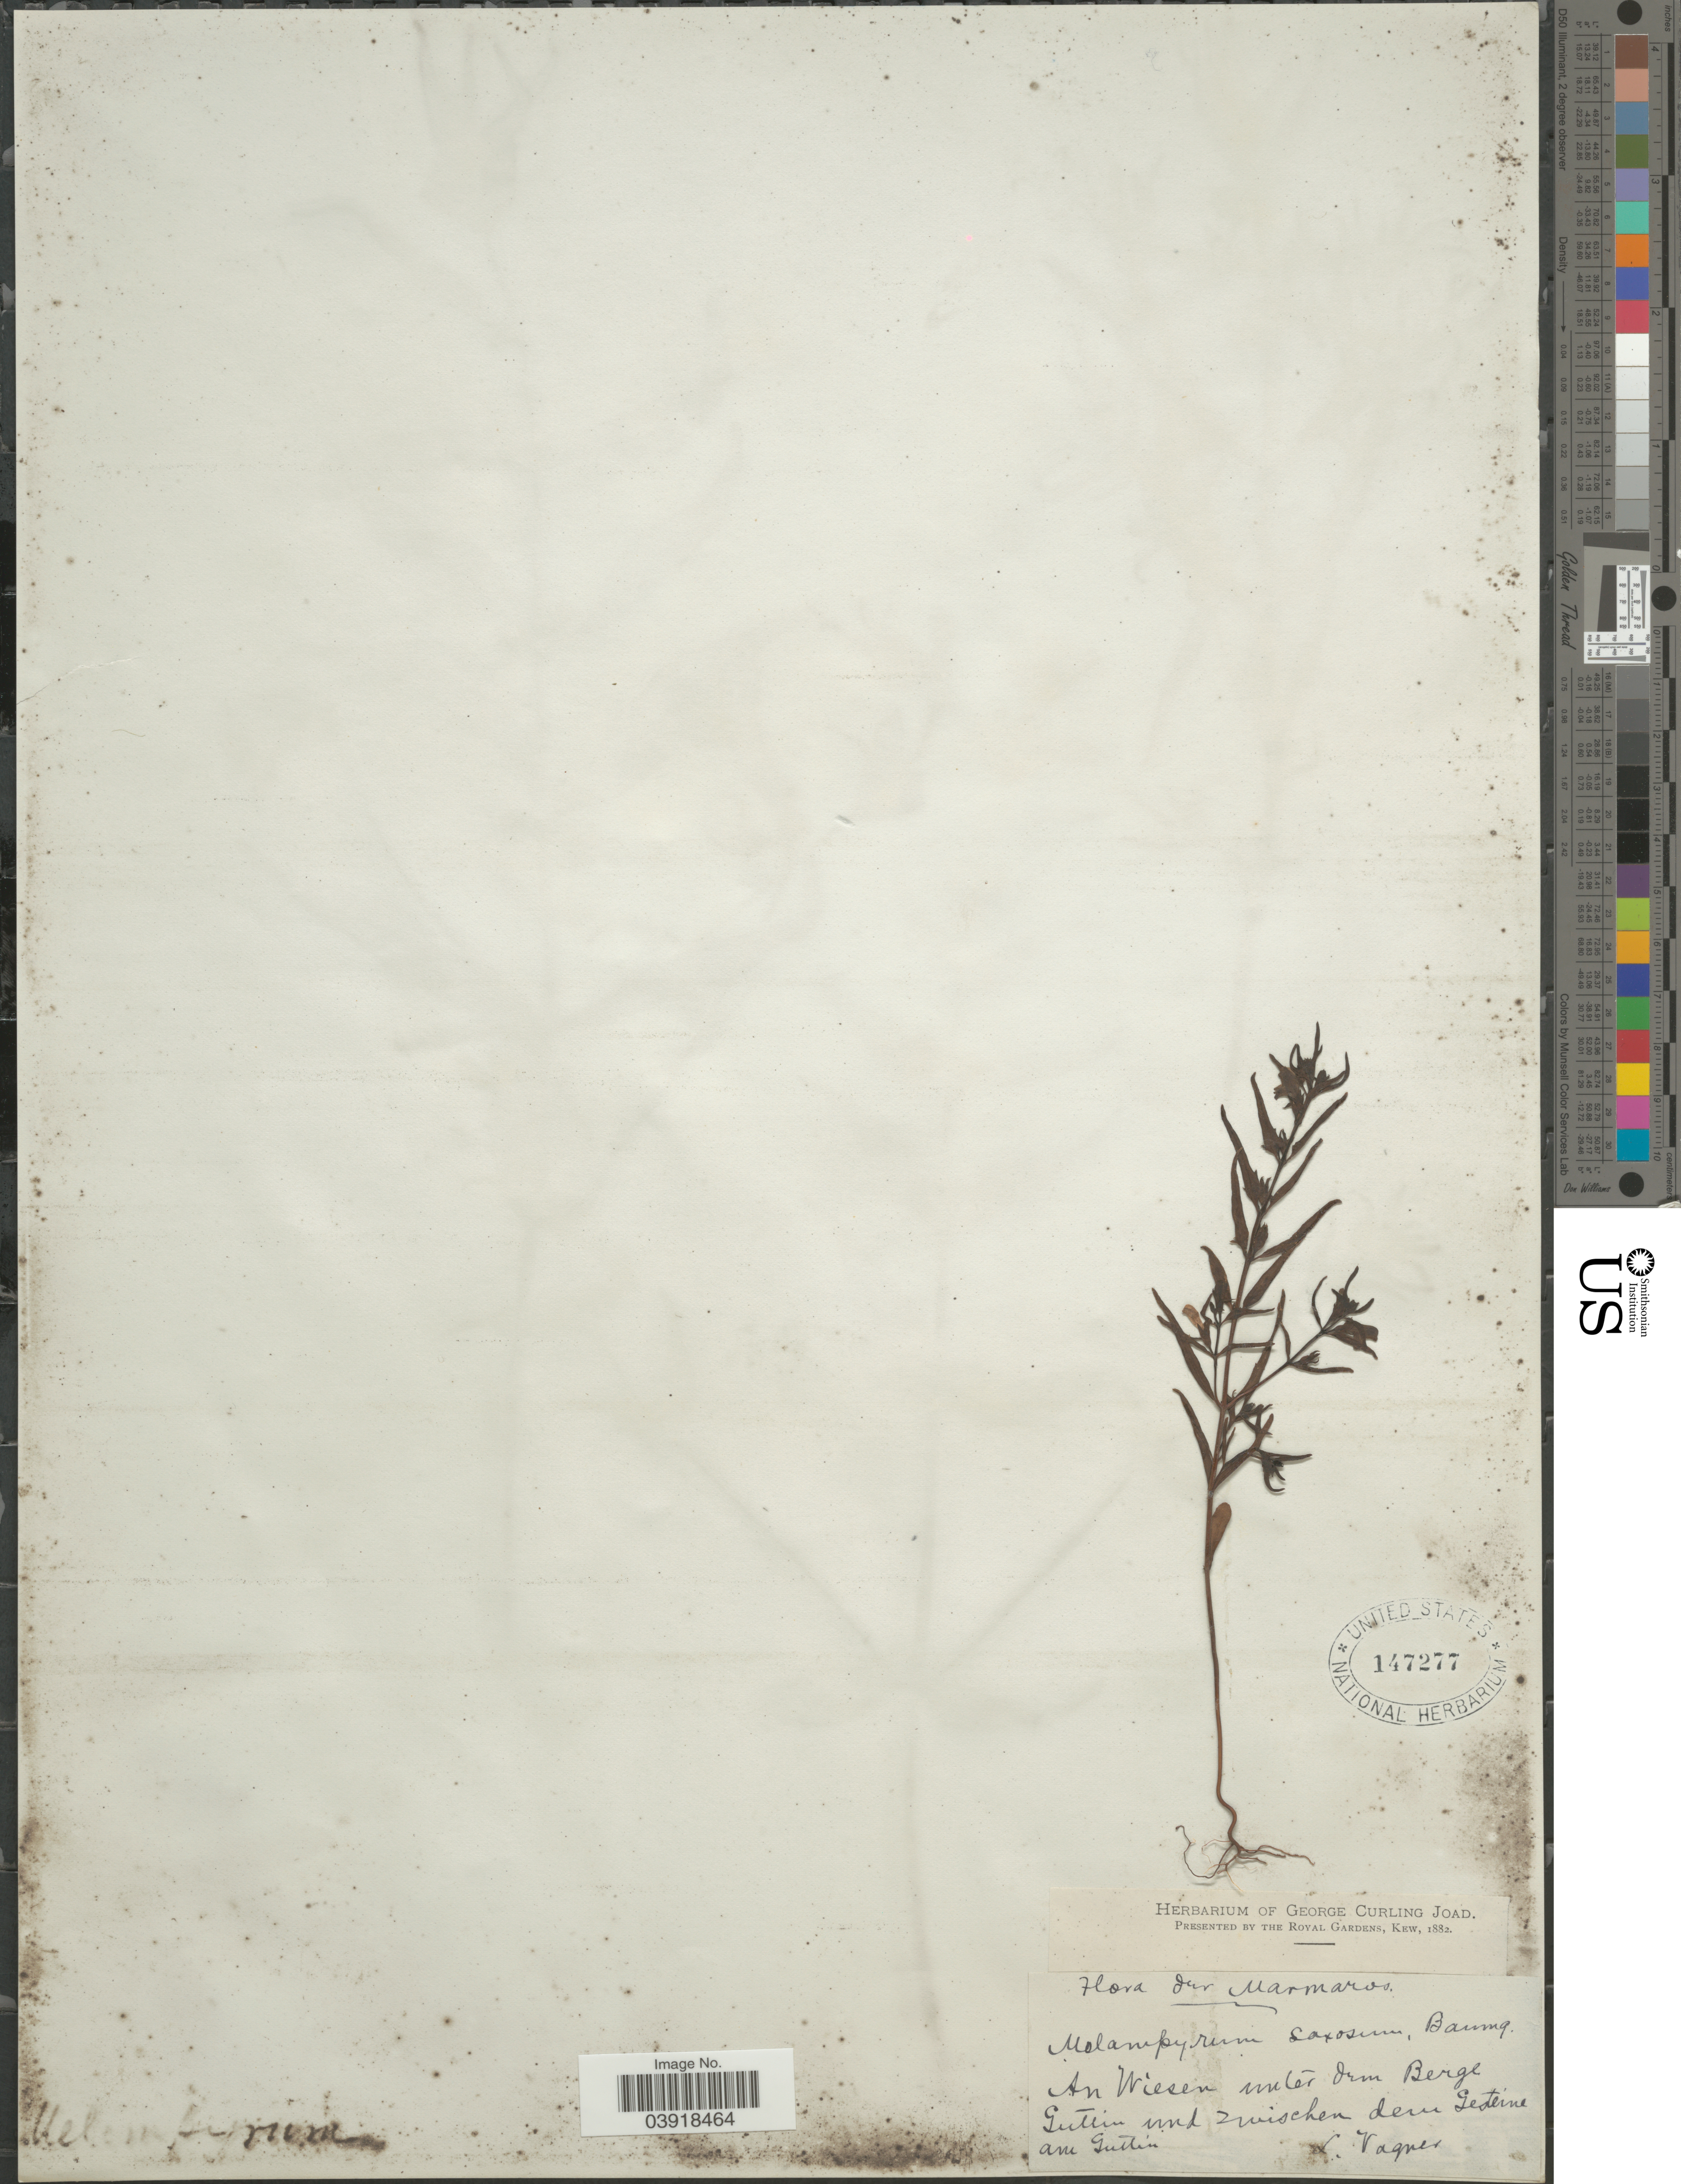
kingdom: Plantae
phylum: Tracheophyta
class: Magnoliopsida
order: Lamiales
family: Orobanchaceae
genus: Melampyrum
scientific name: Melampyrum saxosum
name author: Baumg.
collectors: L. Vagner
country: Hungary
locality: Marmaros. An Wiesen unter dem Berge Guttin und zwischen dem Gesteine am Guttin.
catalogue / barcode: US 147277